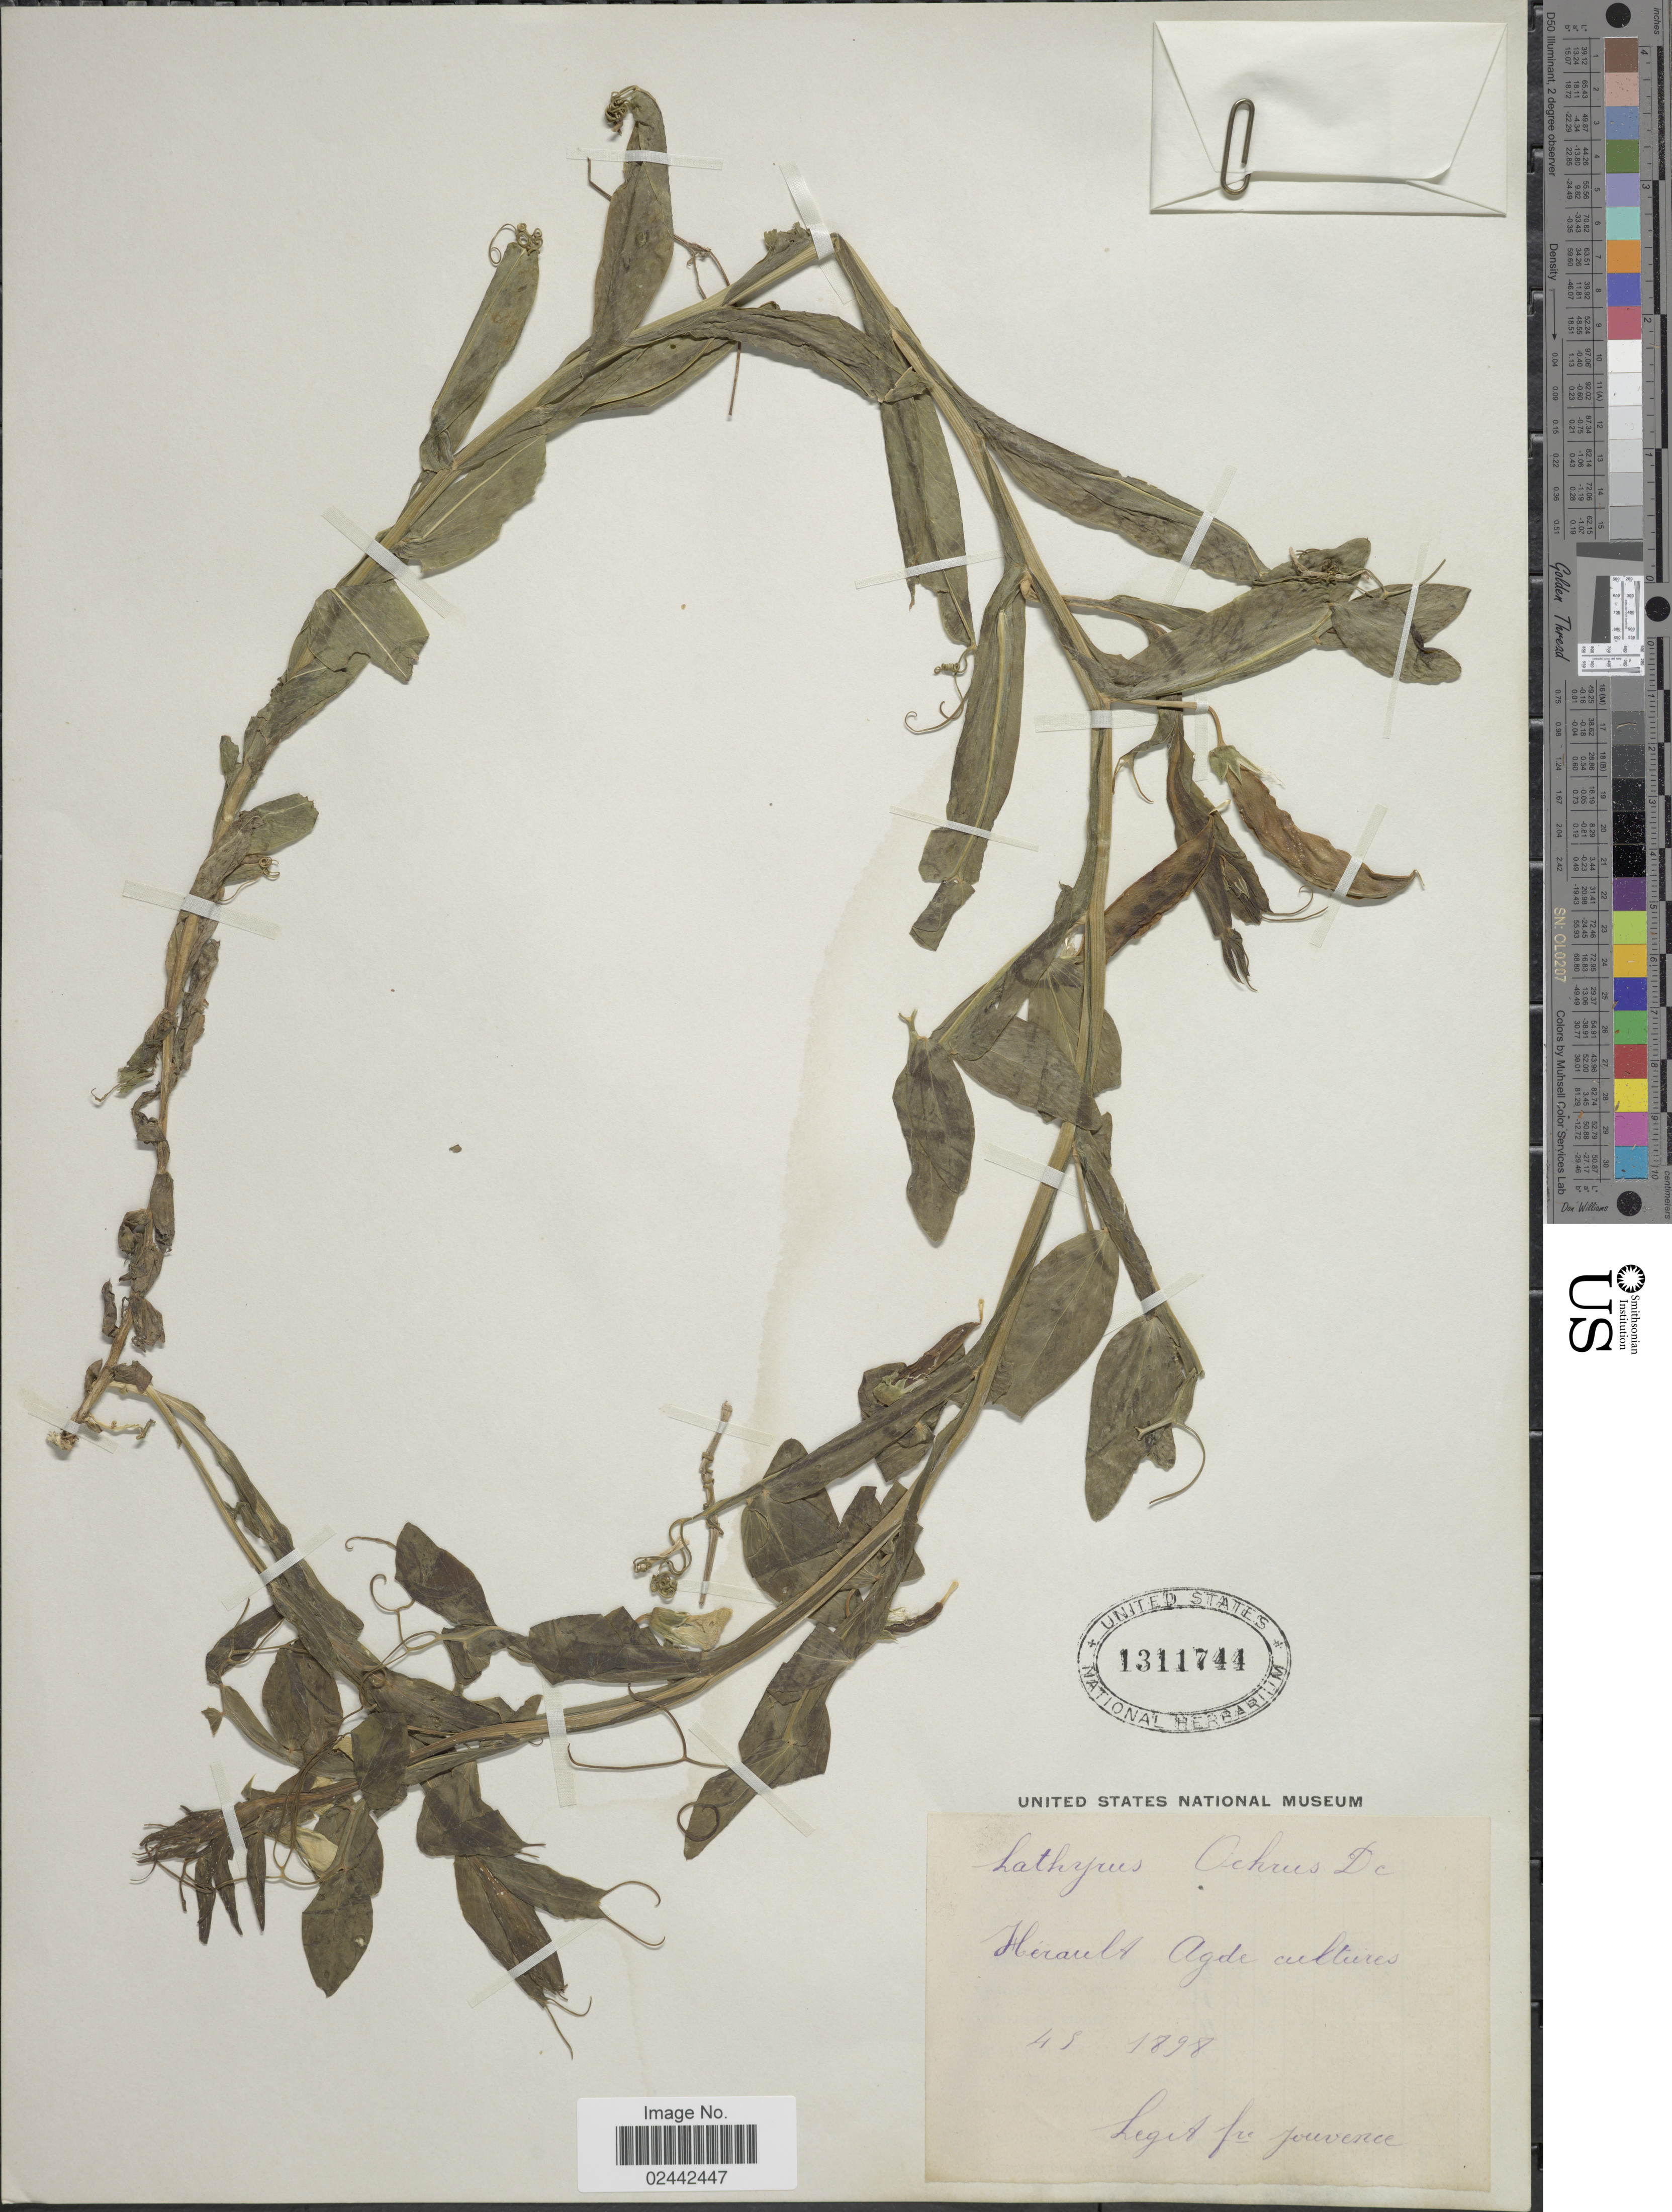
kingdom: Plantae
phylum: Tracheophyta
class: Magnoliopsida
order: Fabales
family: Fabaceae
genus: Lathyrus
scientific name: Lathyrus ochrus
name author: (L.) DC.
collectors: F. Jouvence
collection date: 1898-05-04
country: France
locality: Herault Agde cultures.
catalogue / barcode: US 1311744